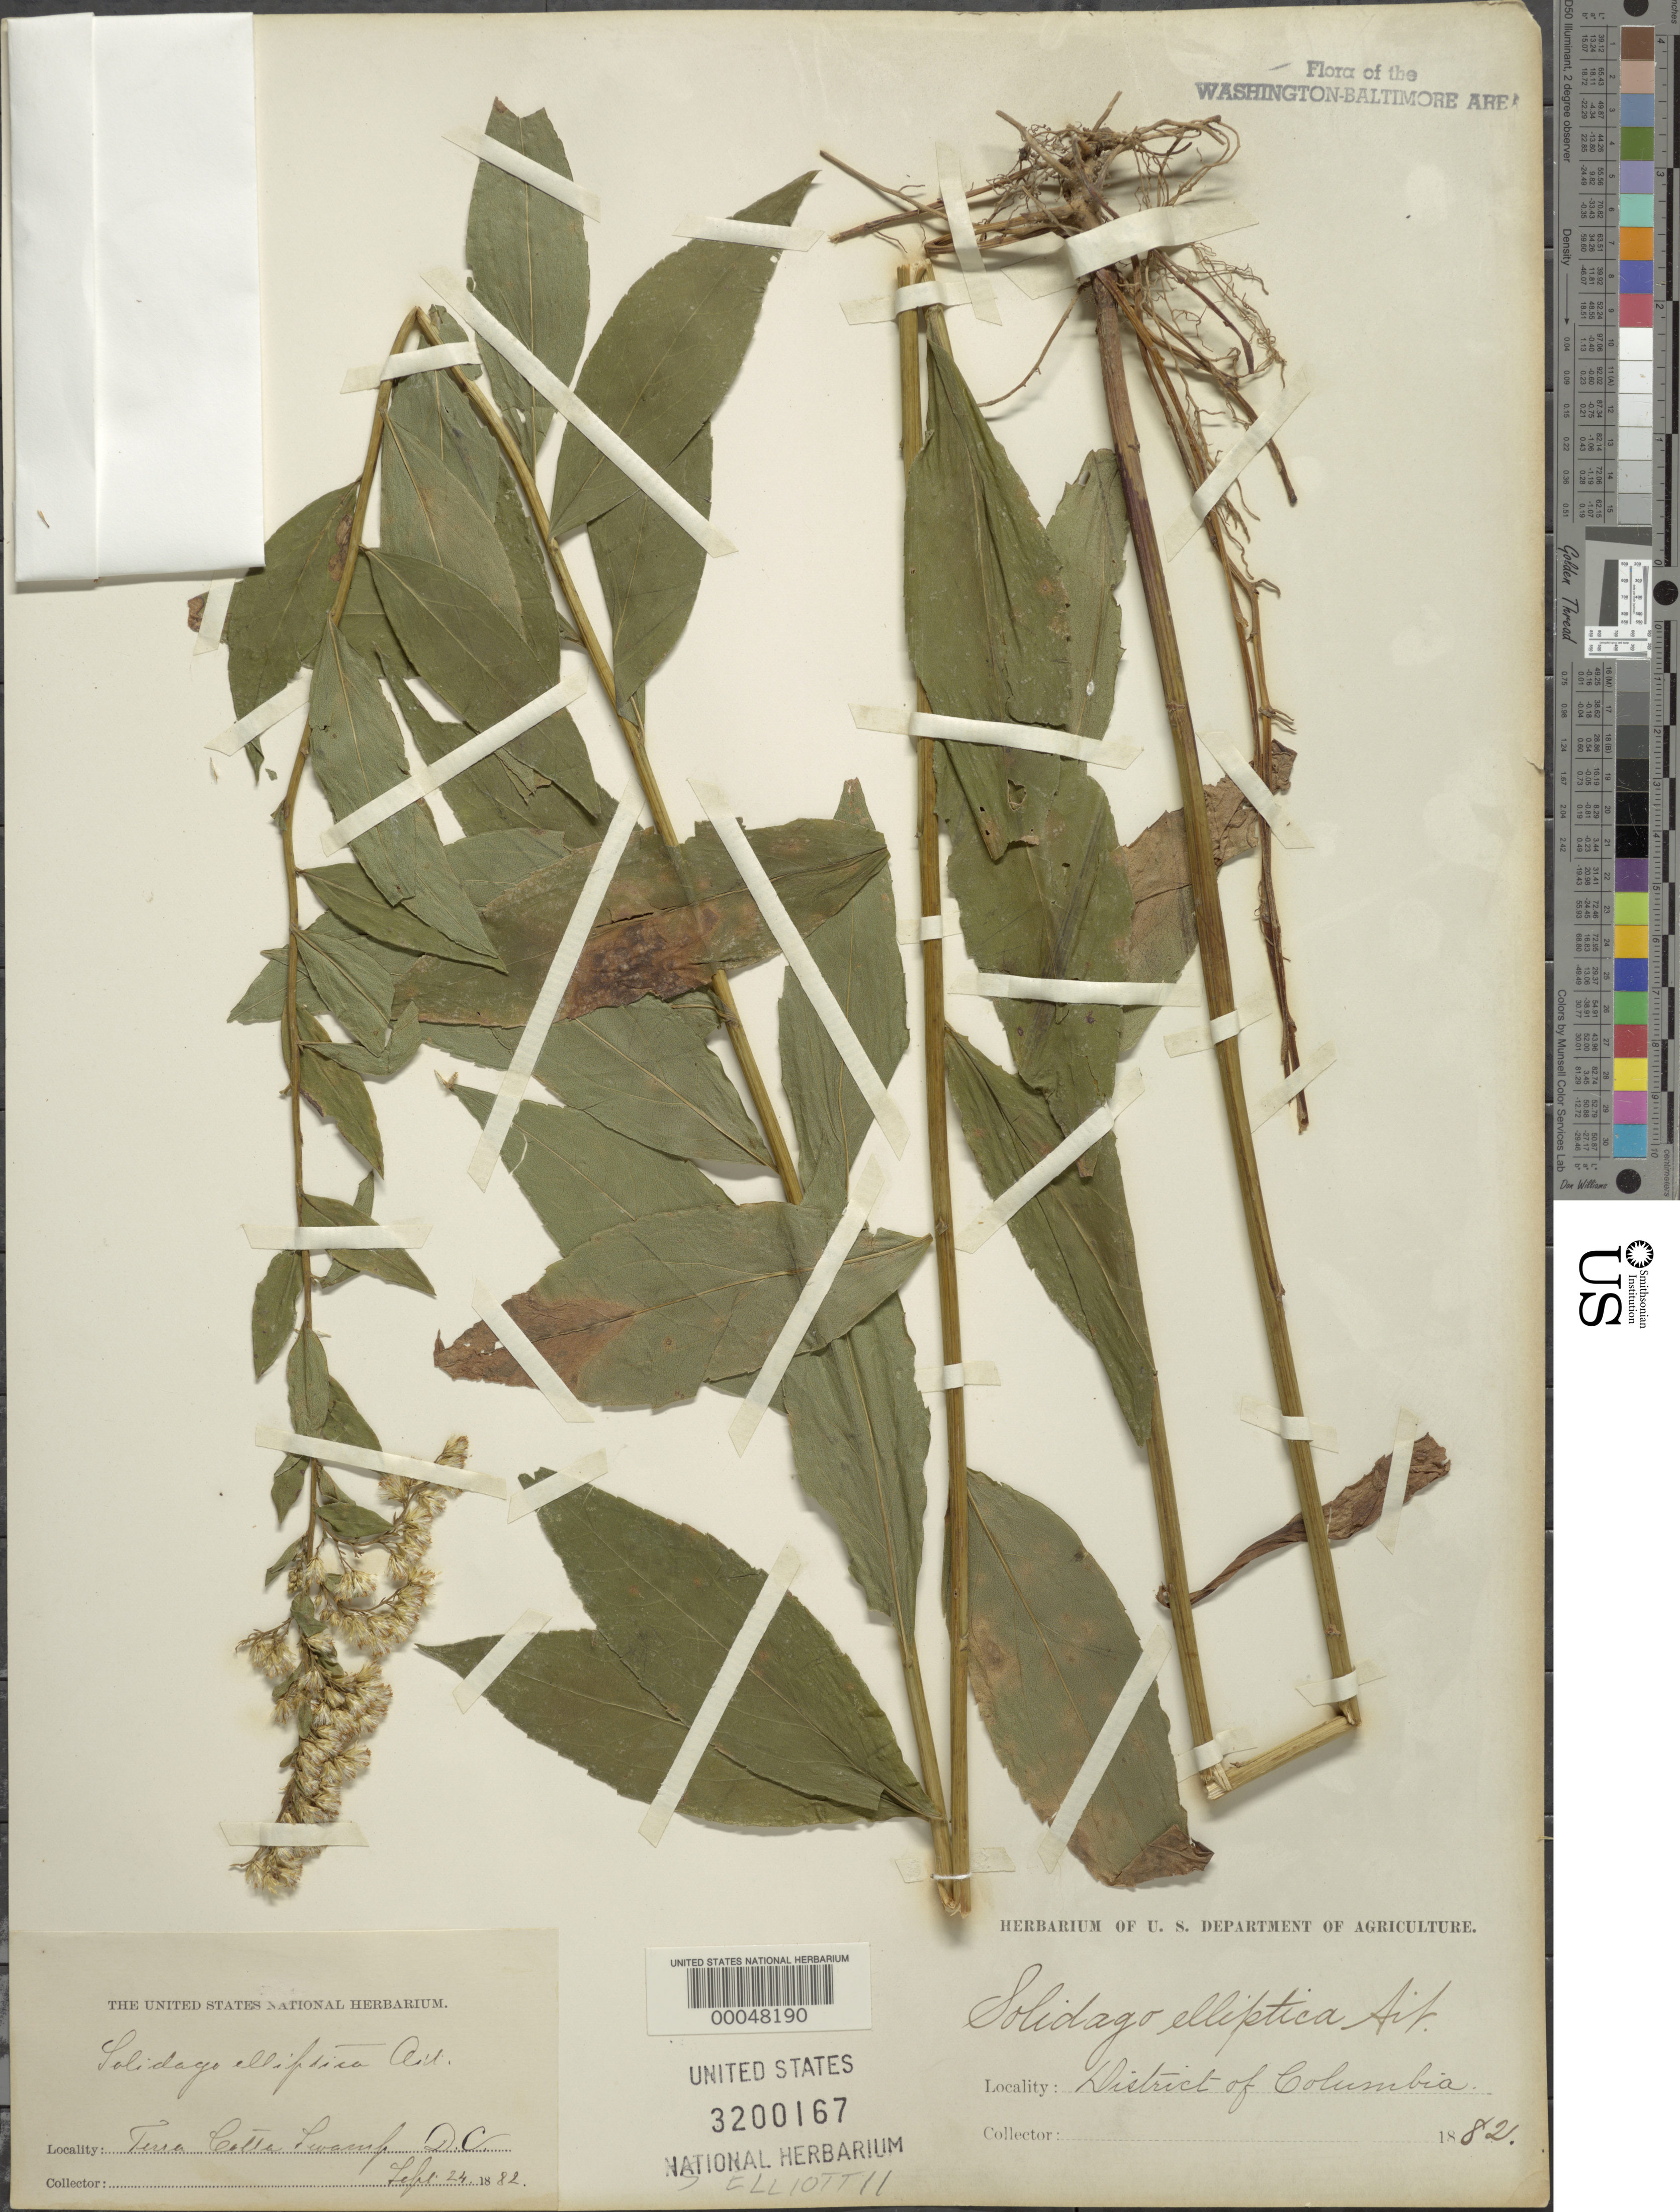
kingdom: Plantae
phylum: Tracheophyta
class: Magnoliopsida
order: Asterales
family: Asteraceae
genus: Solidago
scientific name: Solidago latissimifolia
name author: Mill.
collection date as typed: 24 Sep 1882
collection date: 1882-09-24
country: United States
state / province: District of Columbia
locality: Terra Cotta Swamp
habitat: Swamp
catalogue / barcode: US 3200167